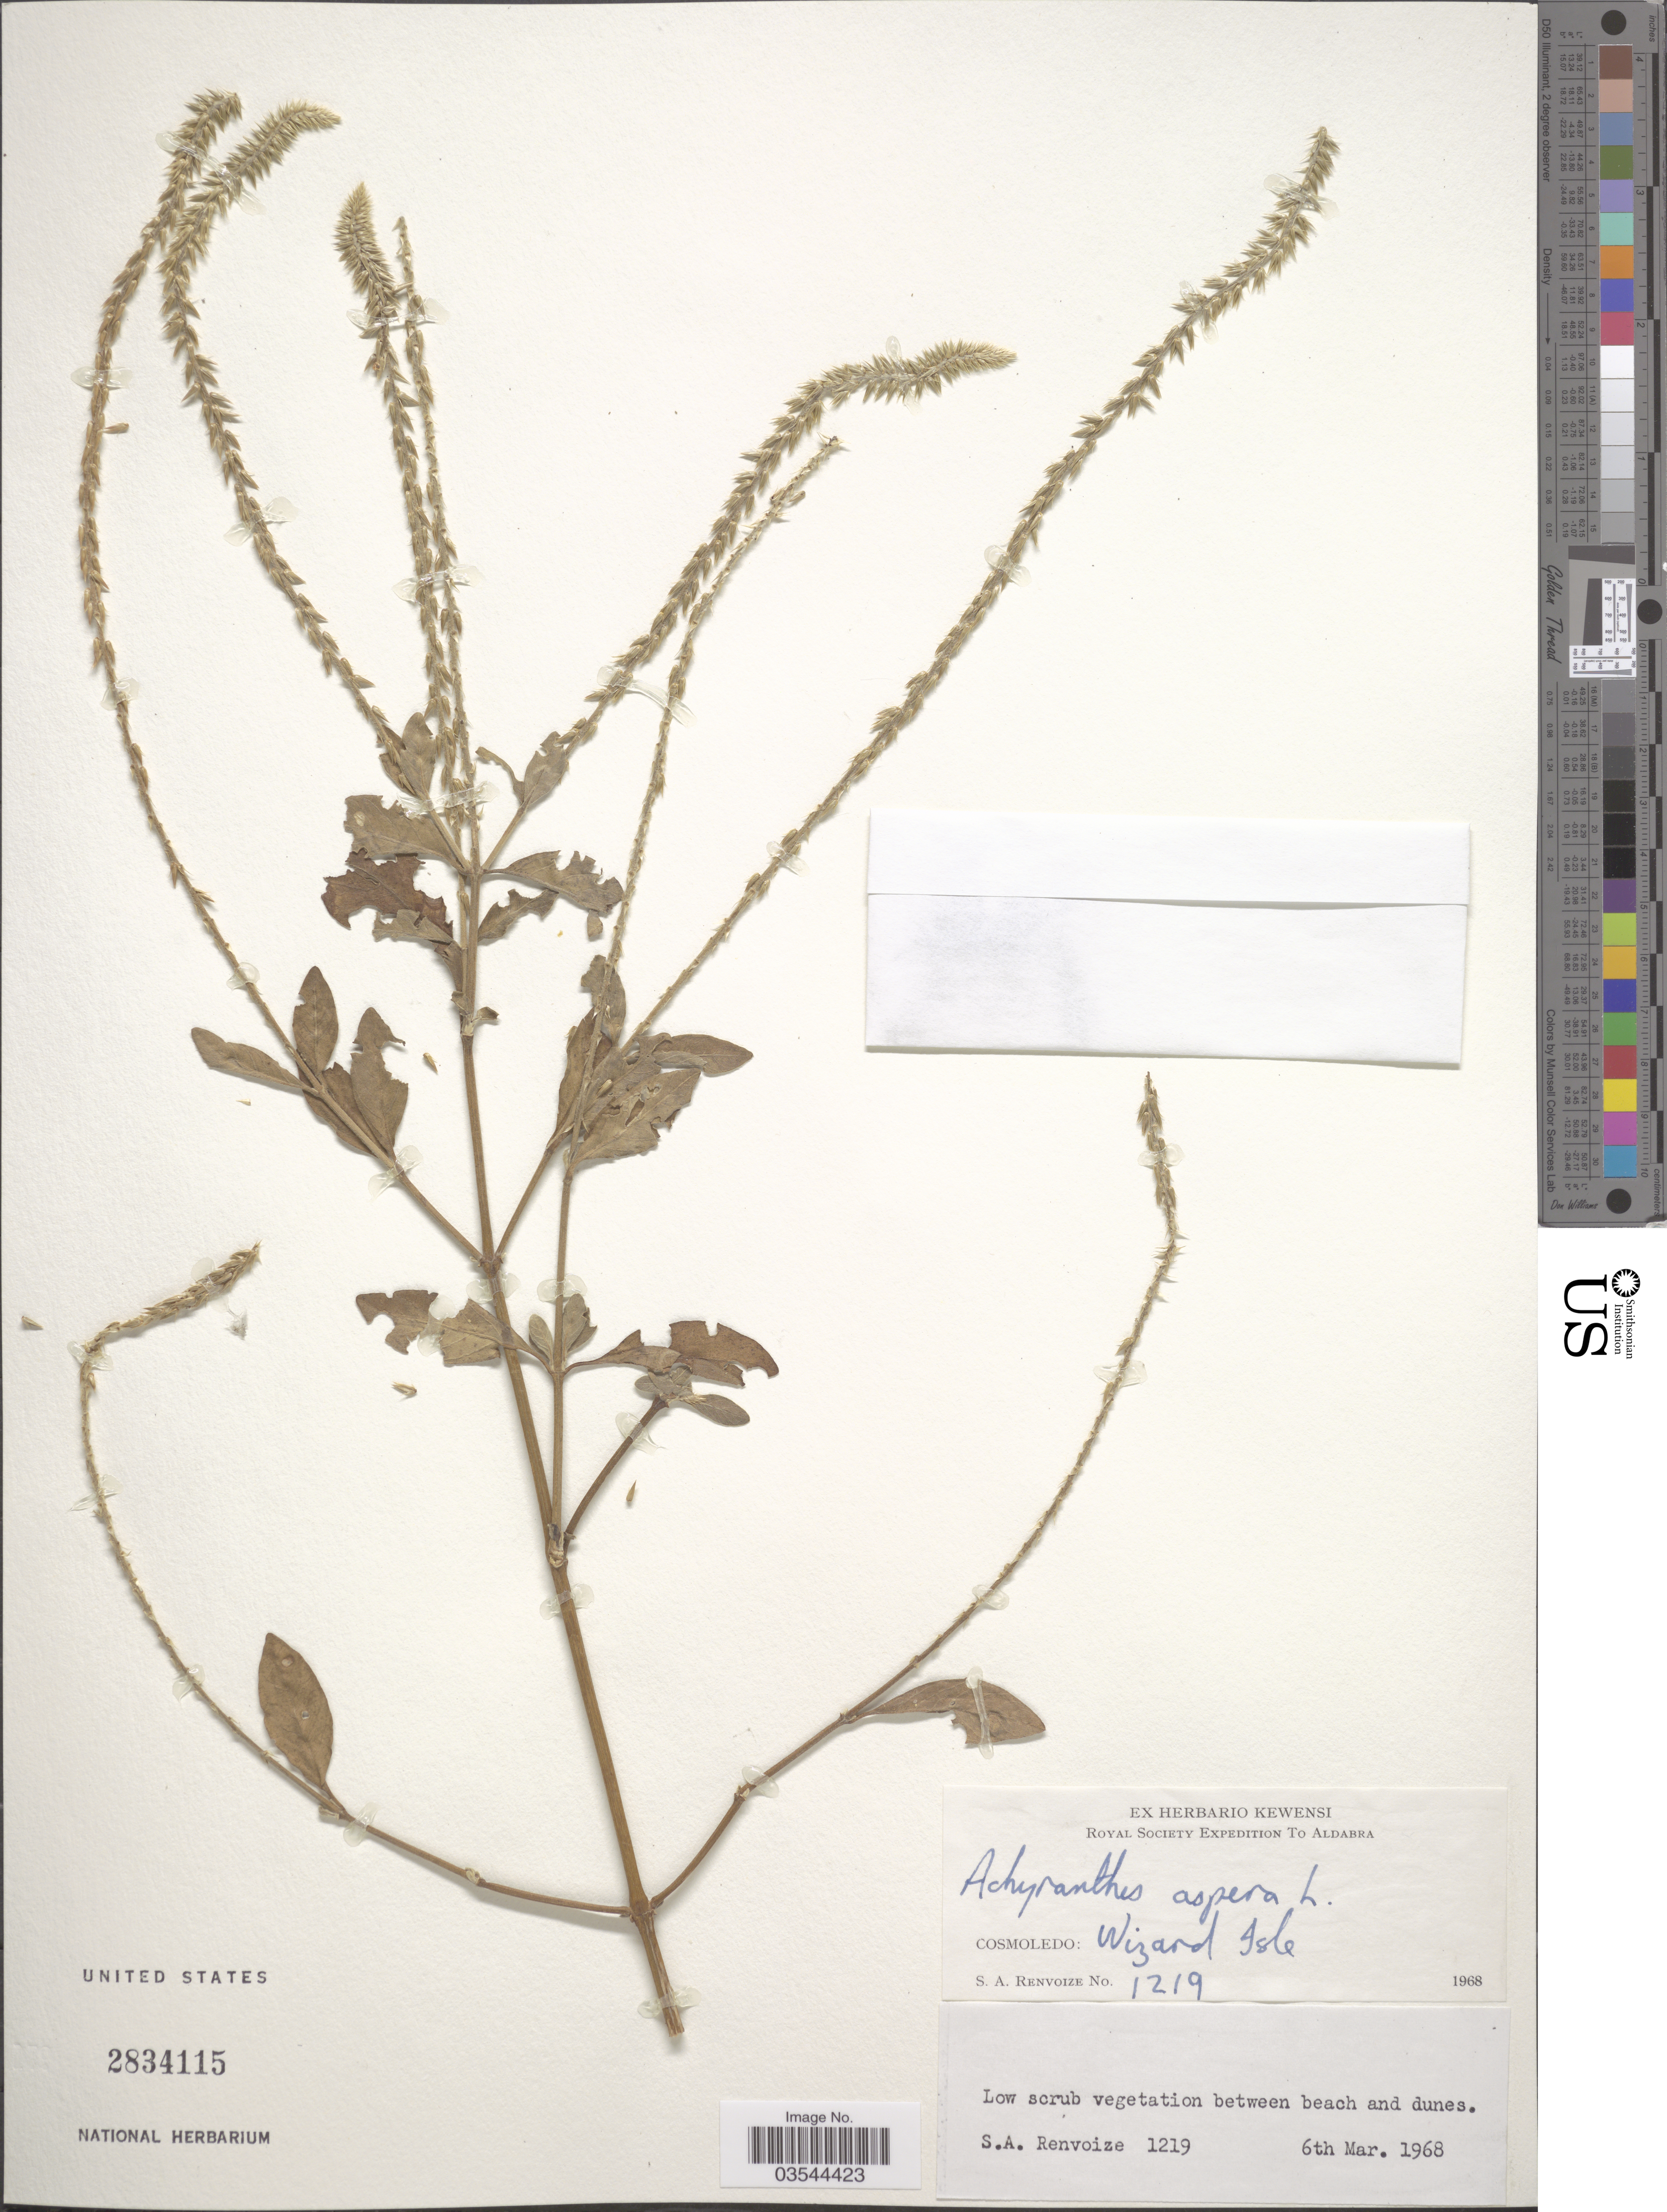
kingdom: Plantae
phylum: Tracheophyta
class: Magnoliopsida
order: Caryophyllales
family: Amaranthaceae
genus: Achyranthes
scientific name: Achyranthes aspera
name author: L.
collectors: S. A. Renvoize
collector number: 1219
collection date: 1968-03-06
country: Seychelles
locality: Aldabra. Cosmoledo: Wizard Isle.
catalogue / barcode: US 2834115